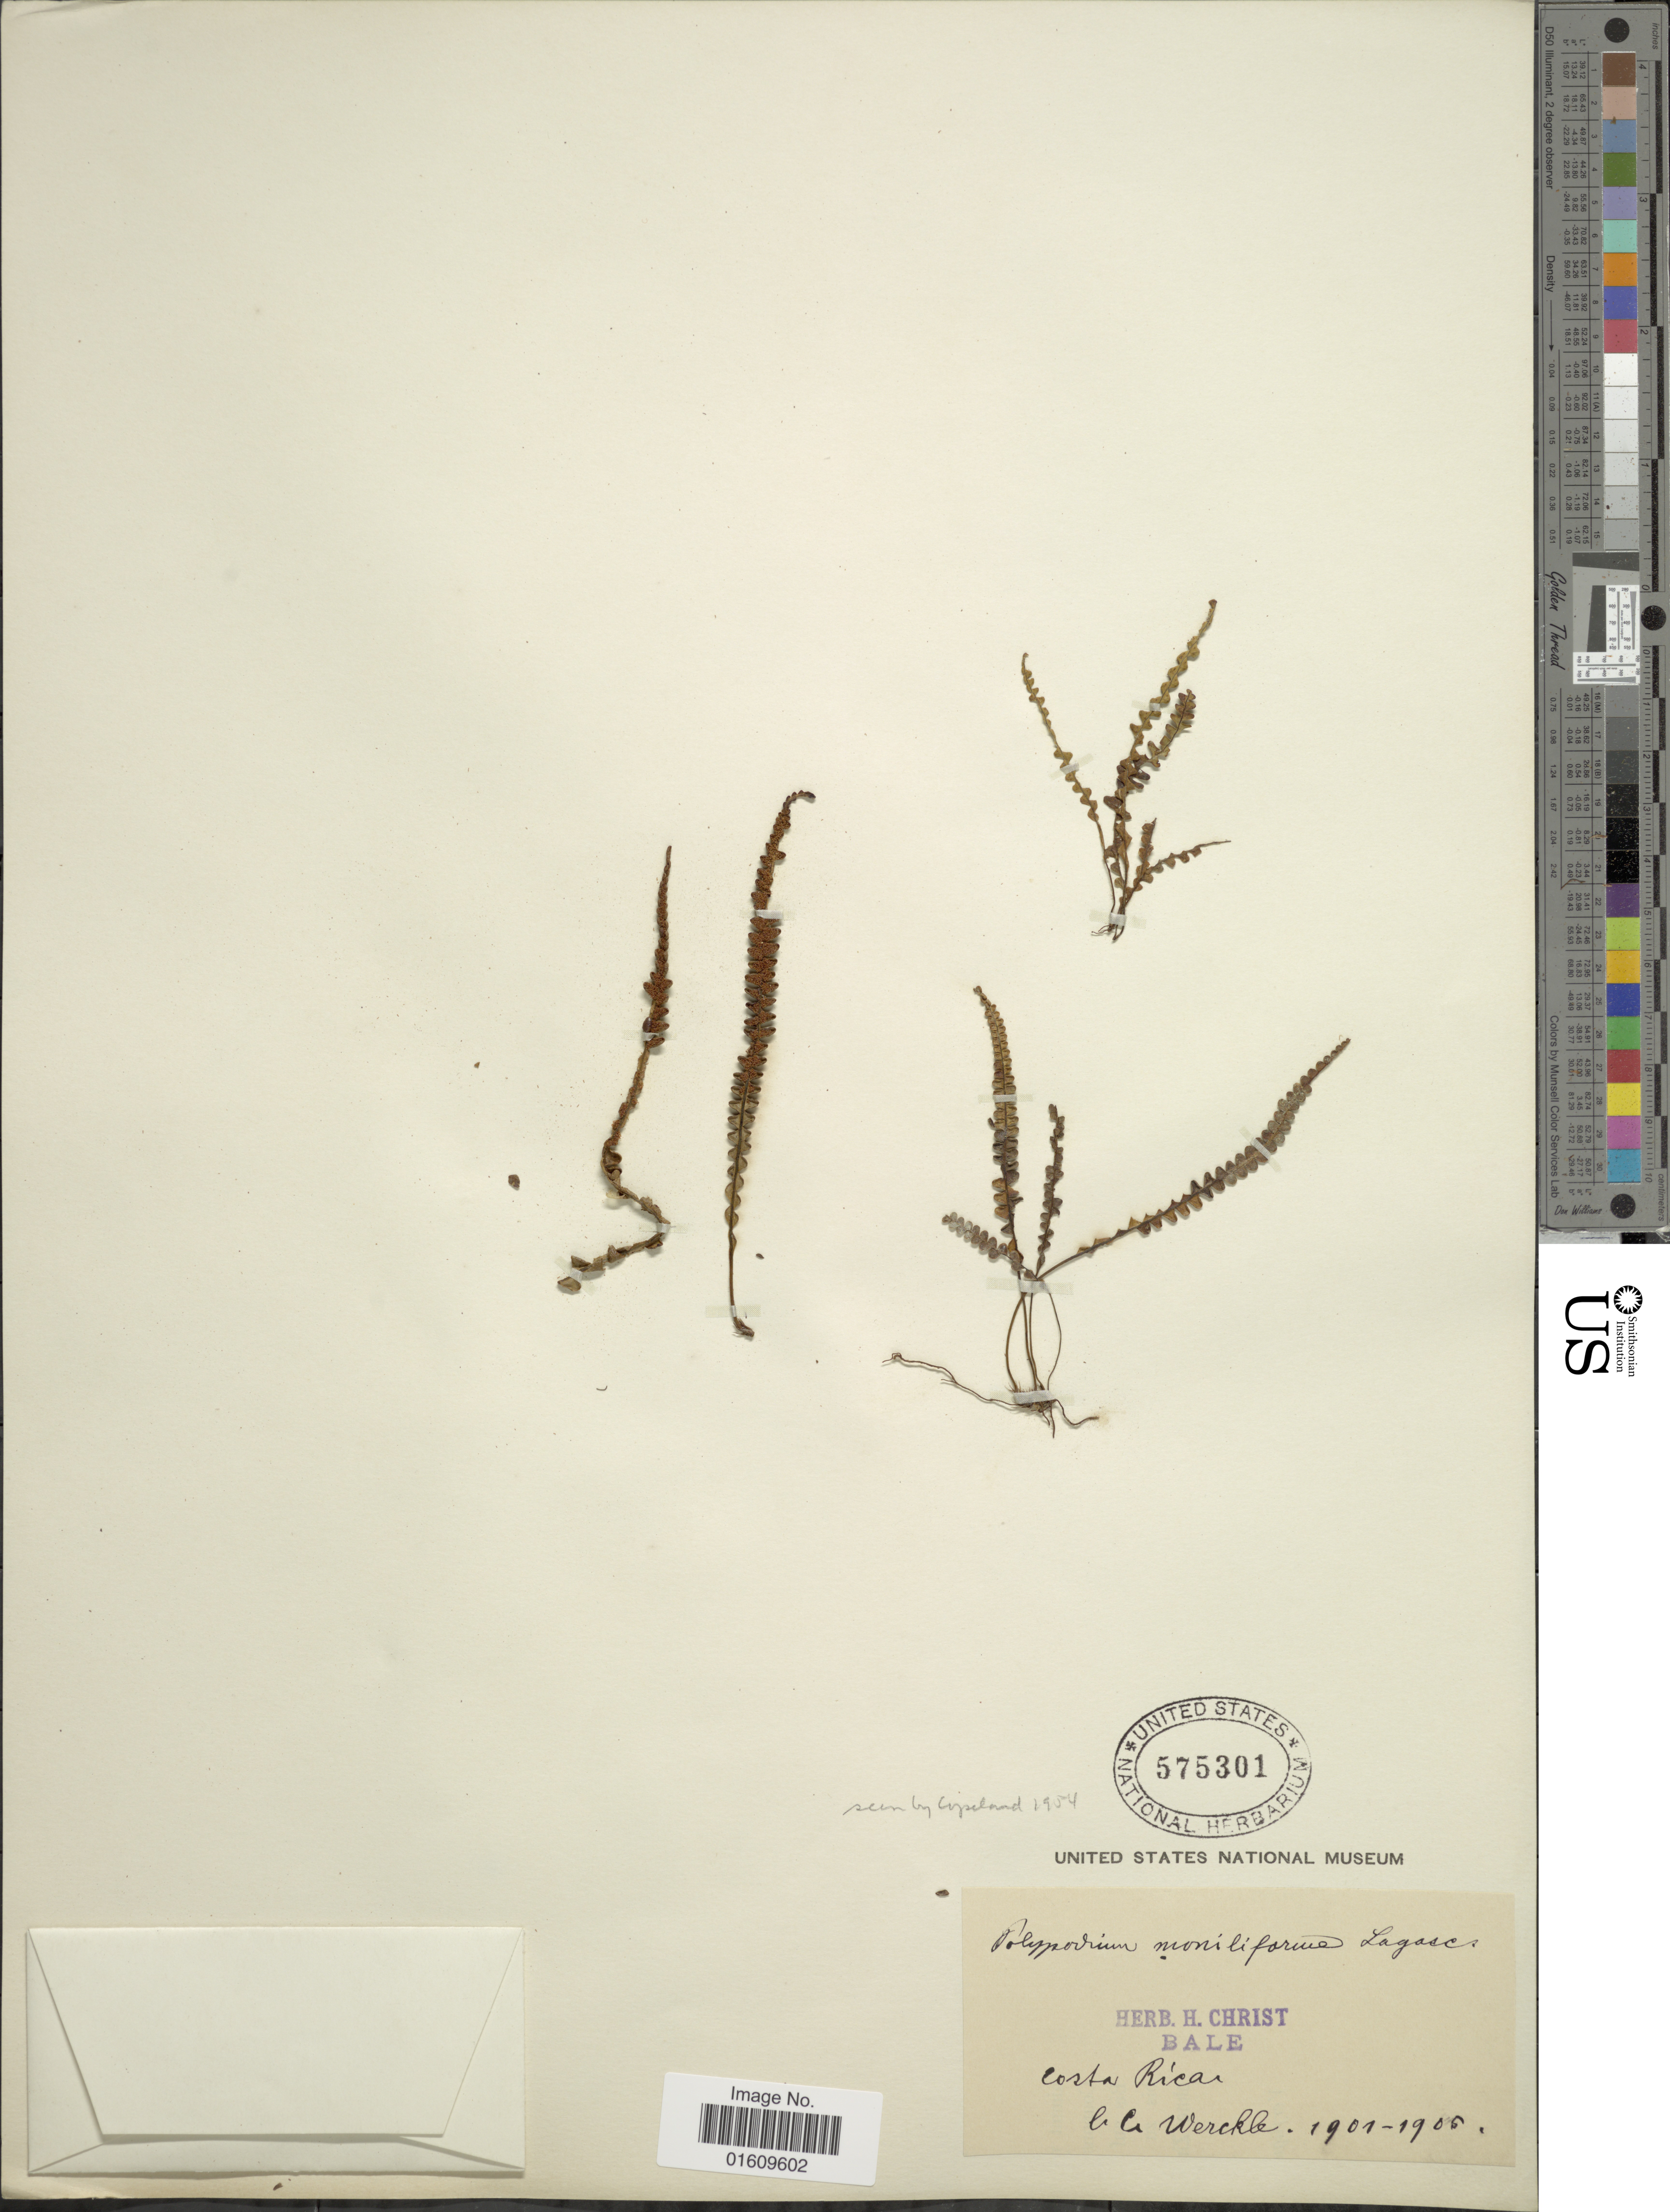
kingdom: Plantae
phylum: Tracheophyta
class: Polypodiopsida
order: Polypodiales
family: Polypodiaceae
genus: Melpomene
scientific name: Melpomene moniliformis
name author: (Lag. ex Sw.) A.R. Sm. & R.C. Moran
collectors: C. C Wercklé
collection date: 1901/1905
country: Costa Rica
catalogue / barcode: US 575301